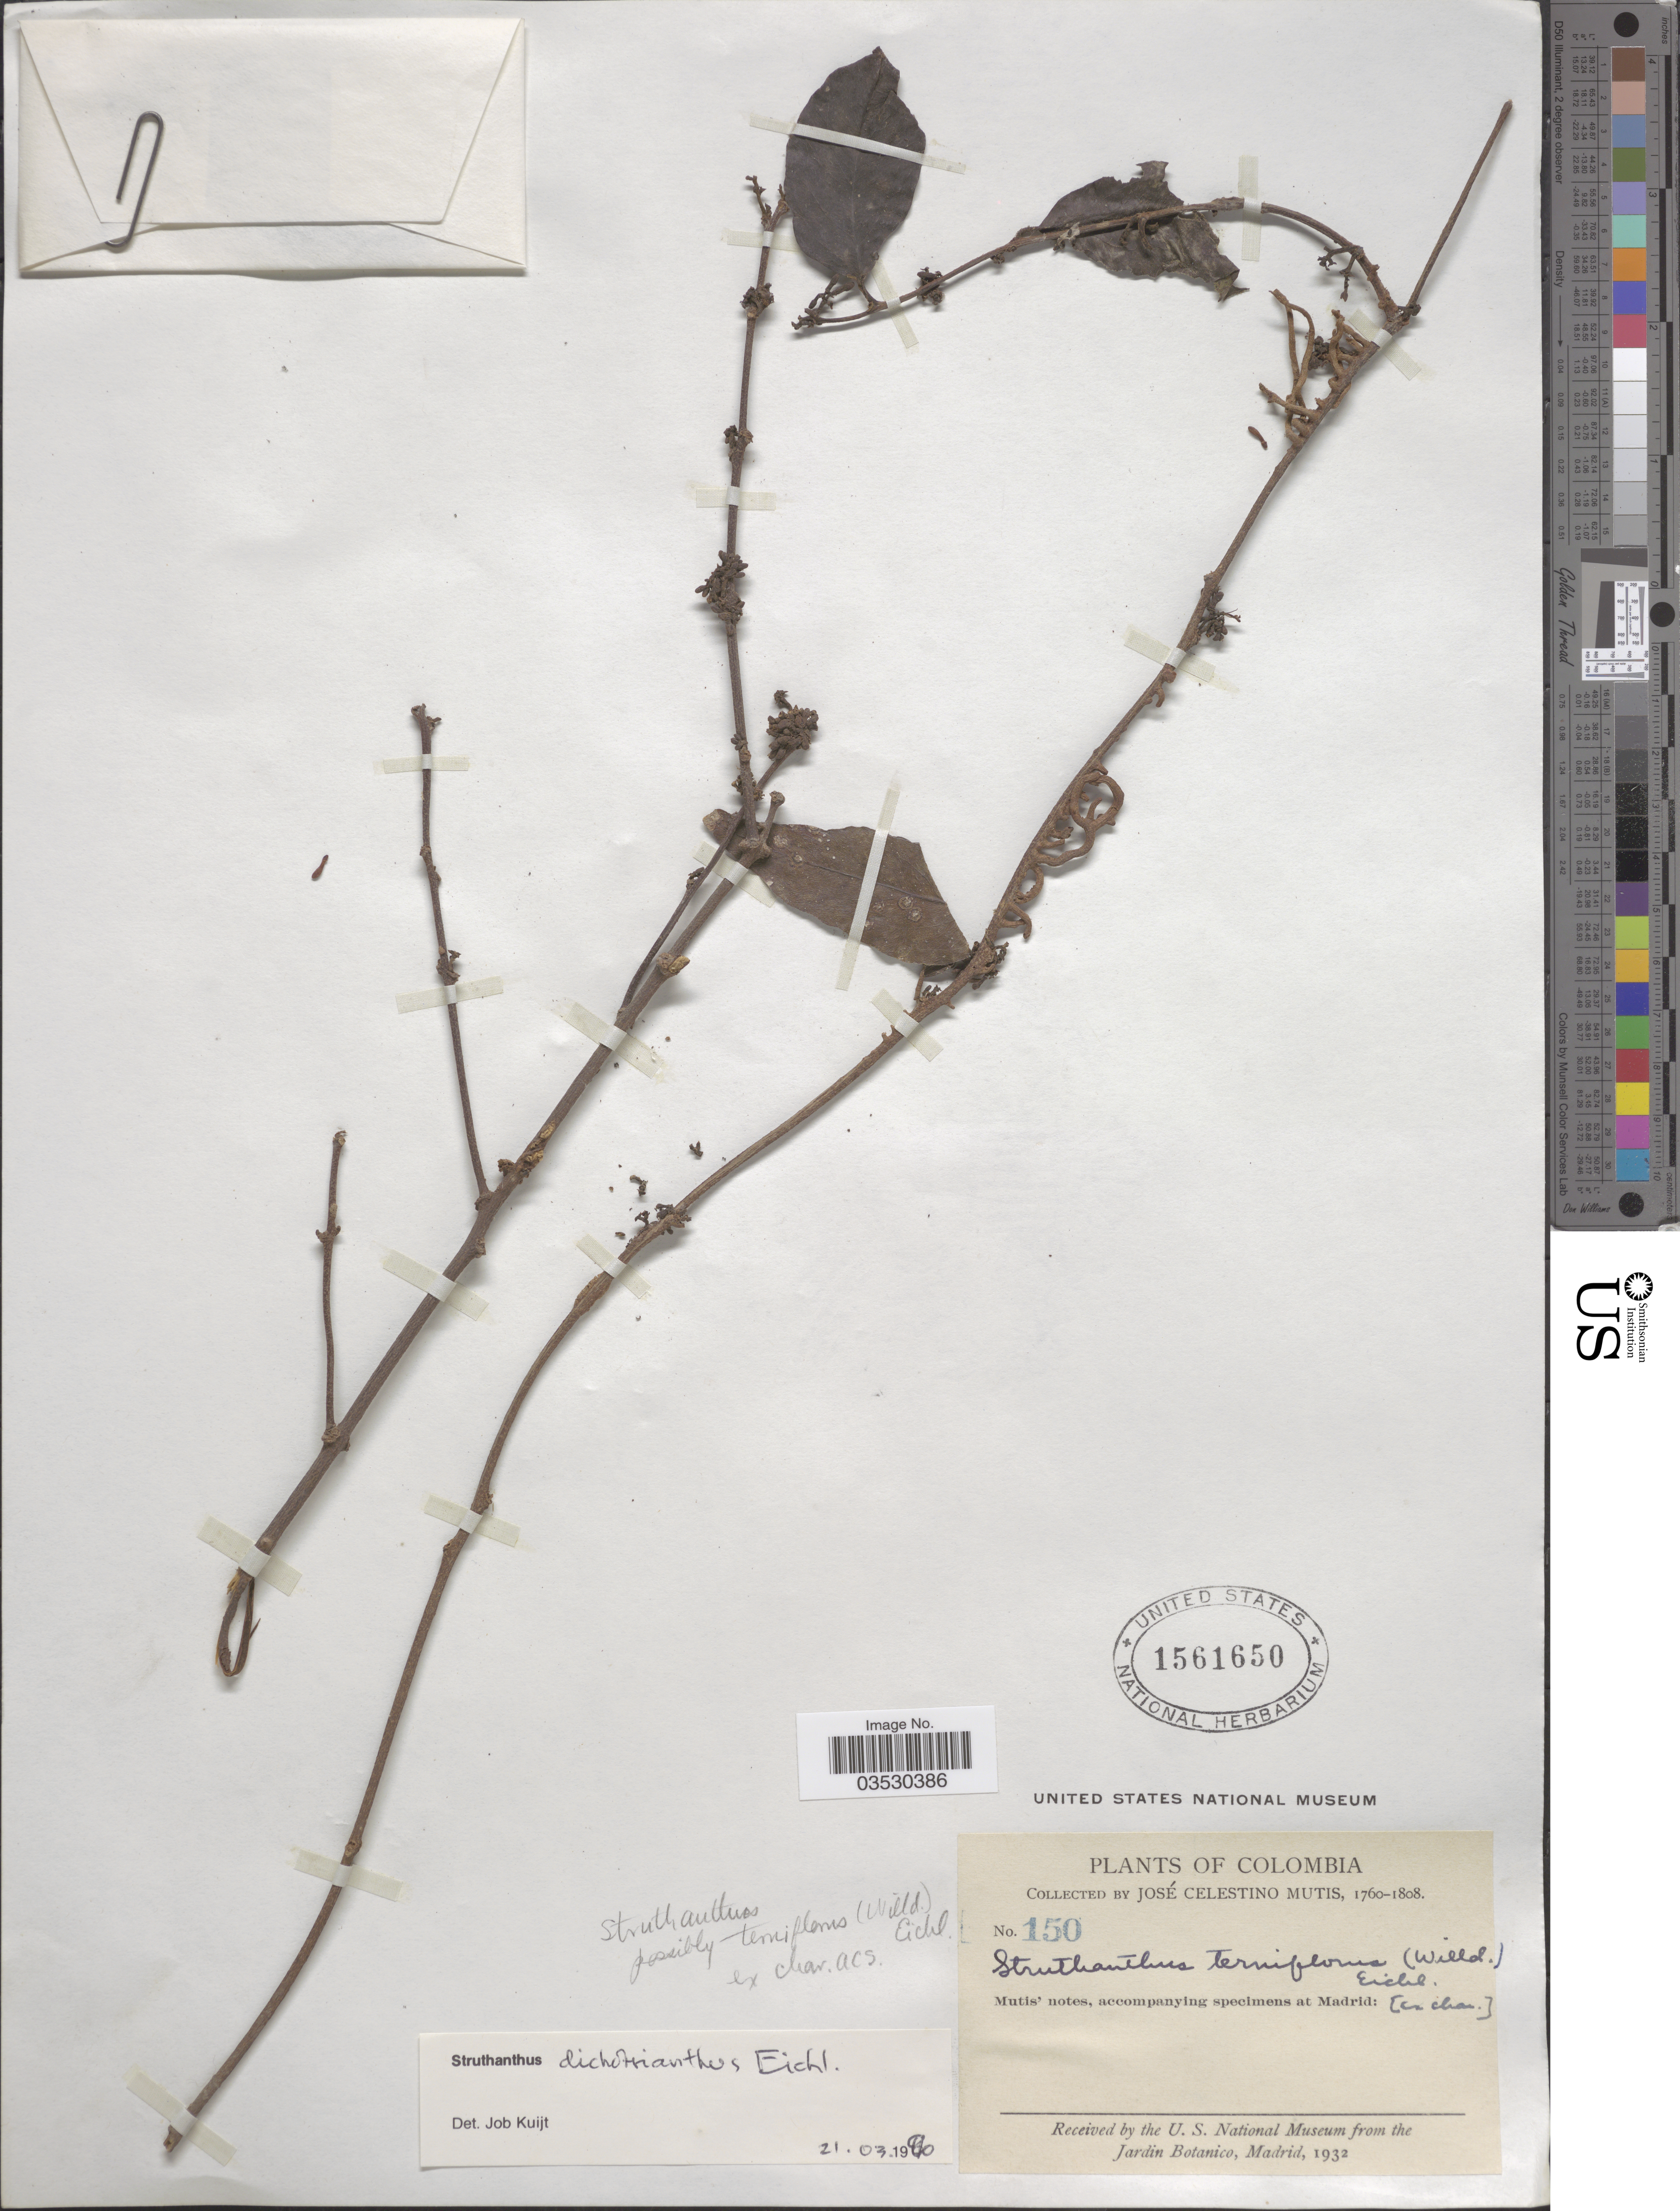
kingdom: Plantae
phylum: Tracheophyta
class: Magnoliopsida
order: Santalales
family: Loranthaceae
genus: Struthanthus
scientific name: Struthanthus dichotrianthus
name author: Eichler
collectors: J. C. B. Mutis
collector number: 150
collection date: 1760/1808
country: Colombia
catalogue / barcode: US 1561650